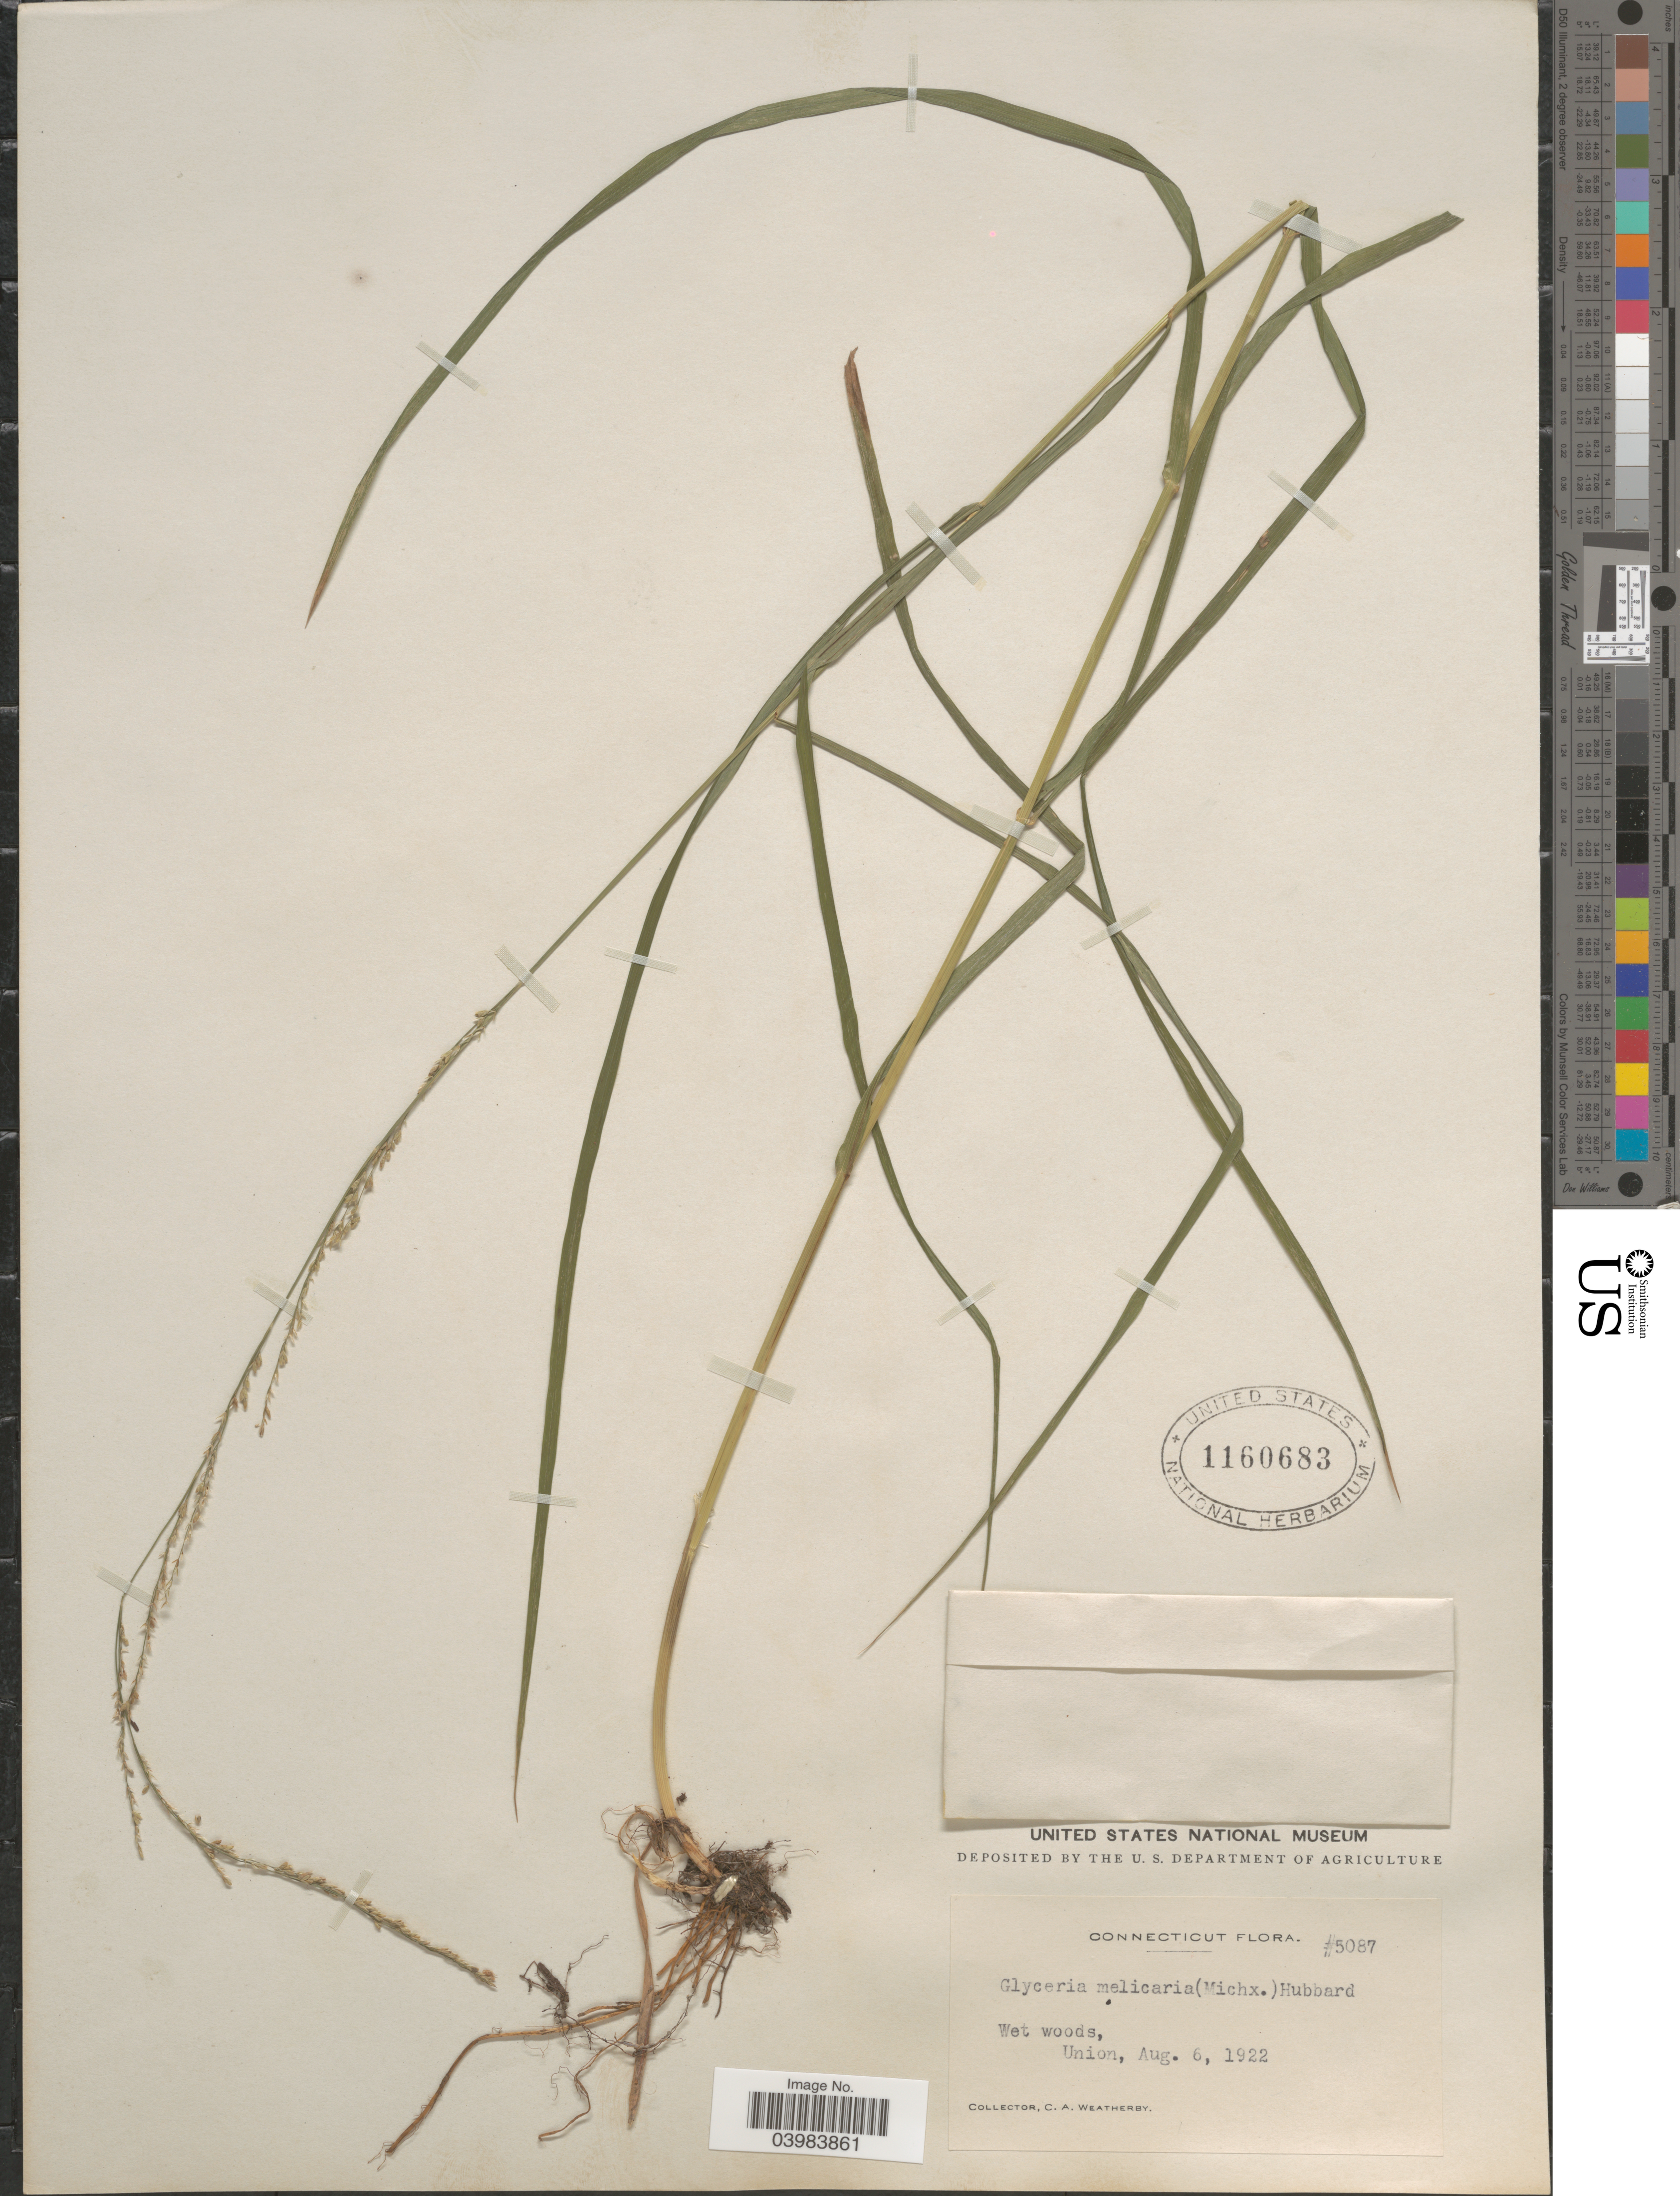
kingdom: Plantae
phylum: Tracheophyta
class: Liliopsida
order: Poales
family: Poaceae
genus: Glyceria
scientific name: Glyceria melicaria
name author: (Michx.) F.T. Hubb.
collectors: C. A. Weatherby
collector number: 5087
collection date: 1922-08-06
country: United States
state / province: Connecticut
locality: Union.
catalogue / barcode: US 1160683